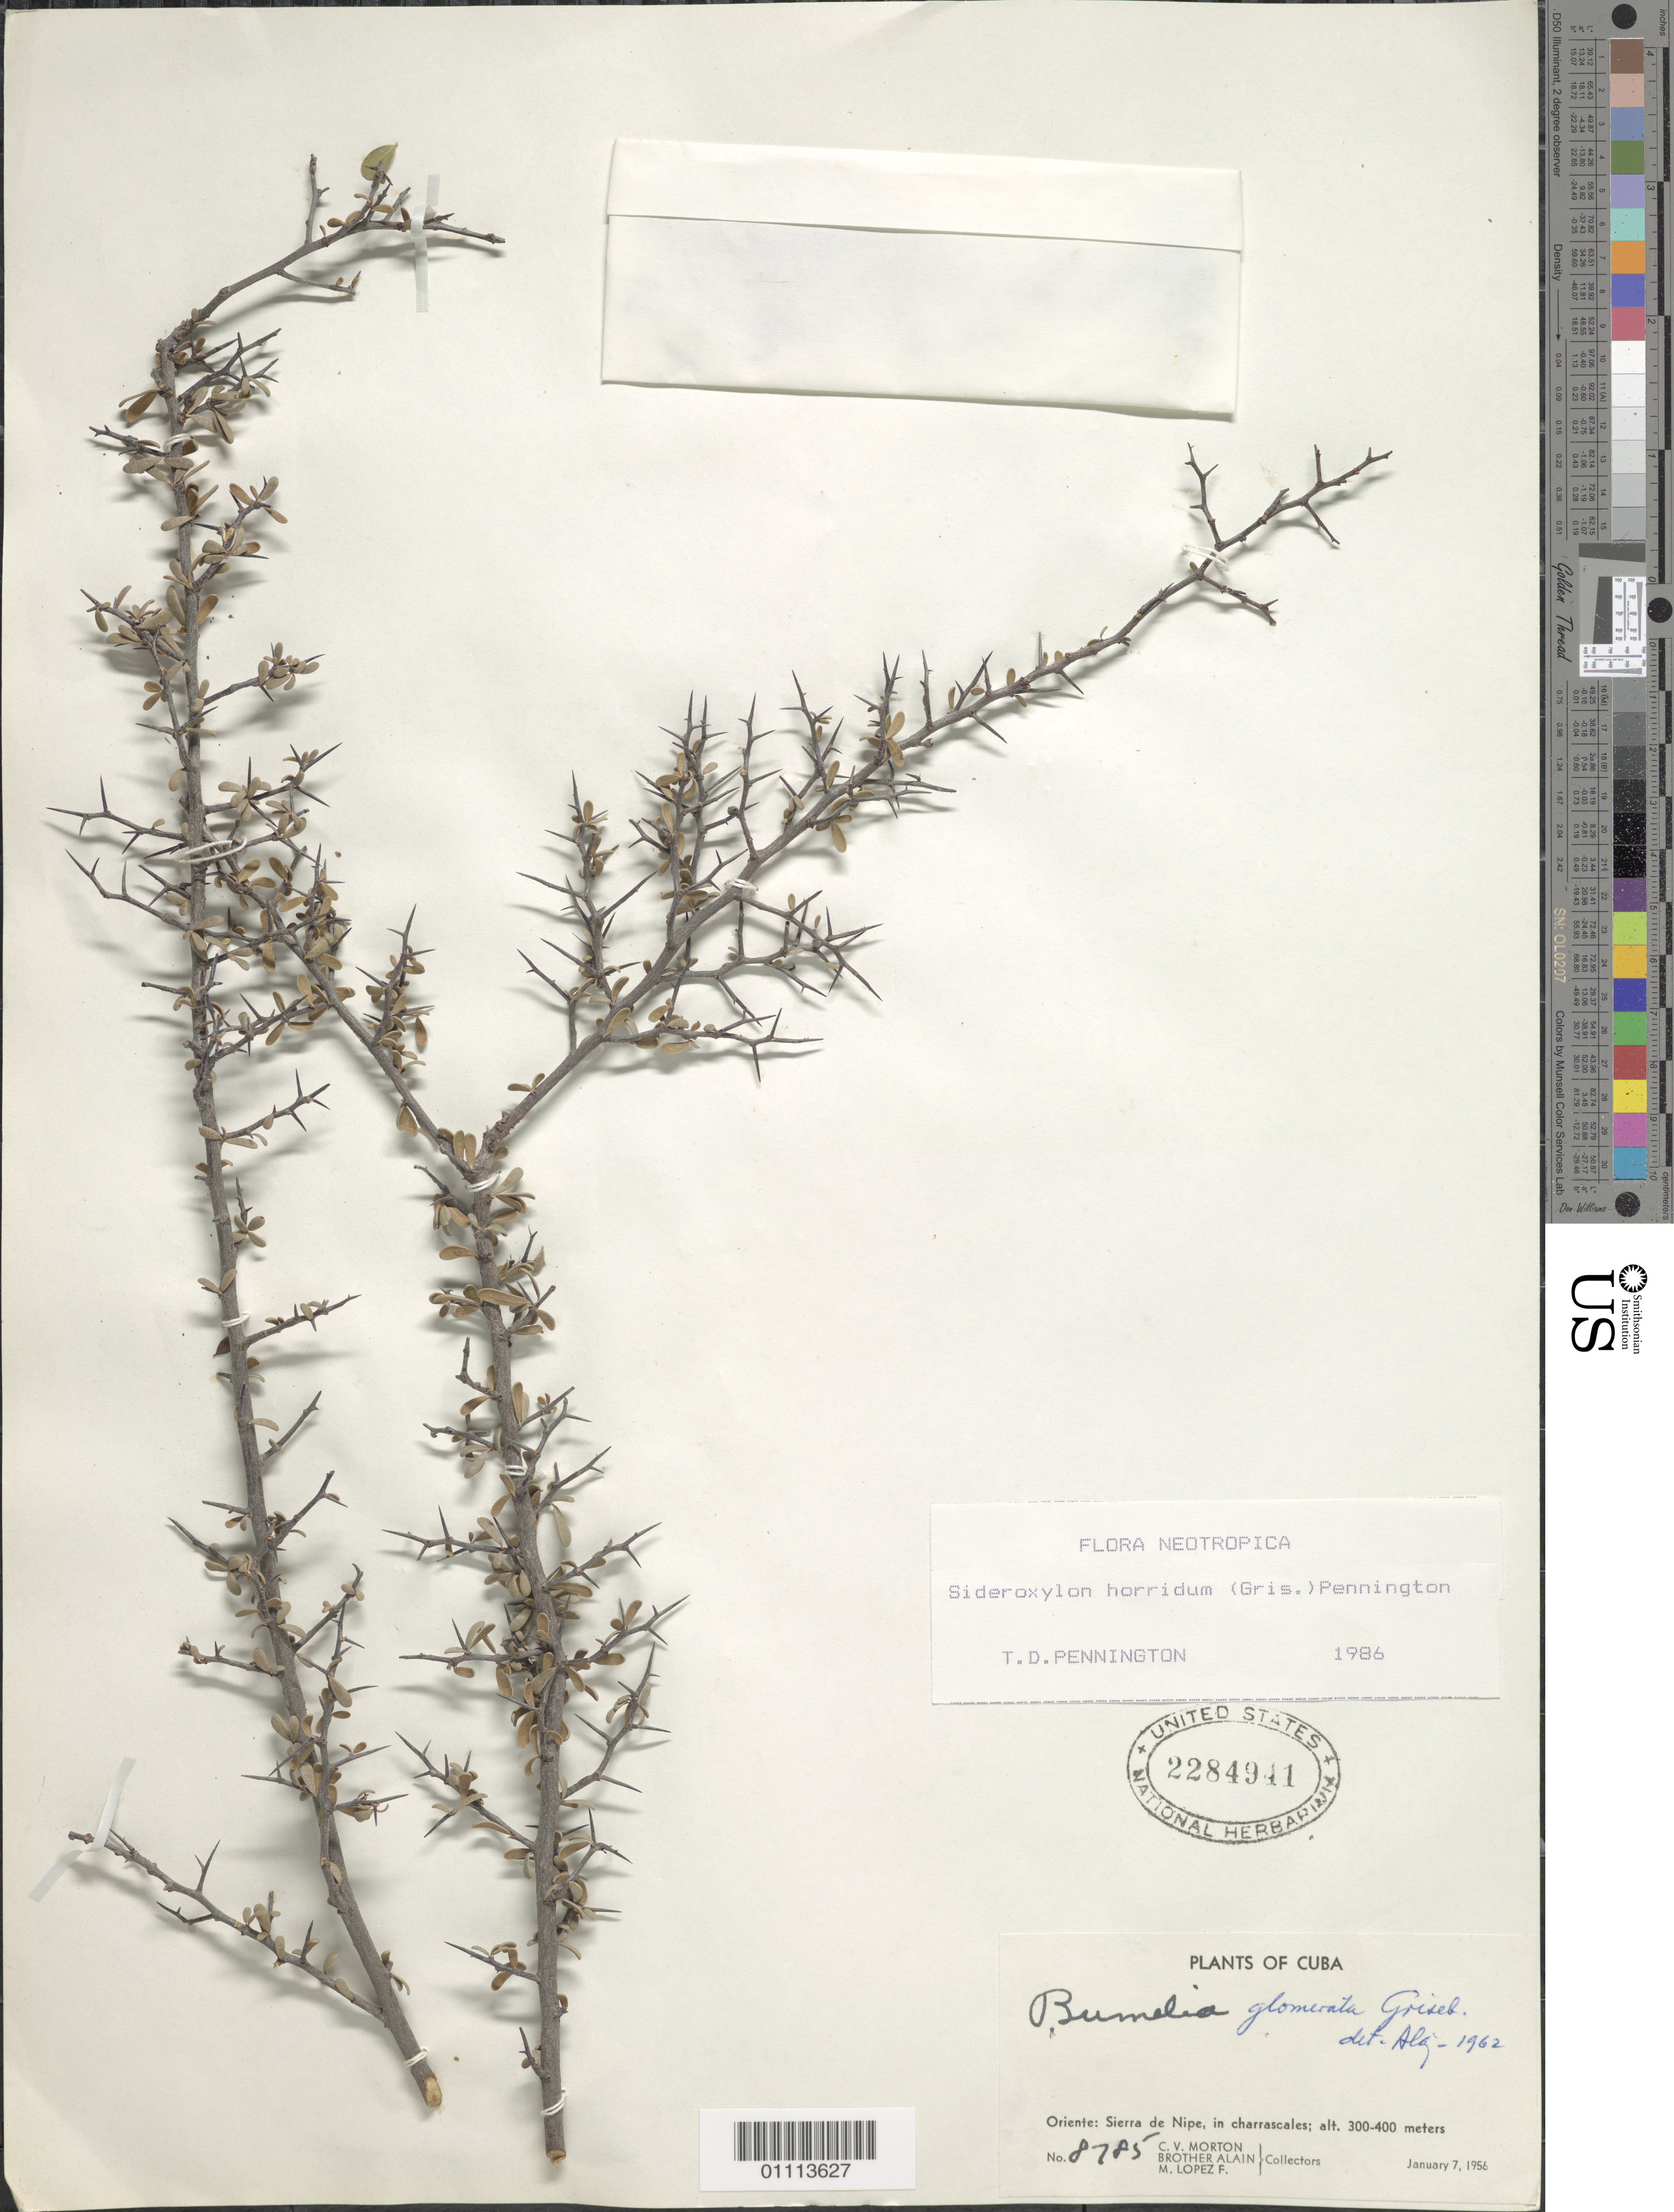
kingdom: Plantae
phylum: Tracheophyta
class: Magnoliopsida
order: Ericales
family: Sapotaceae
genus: Sideroxylon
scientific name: Sideroxylon horridum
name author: (Griseb.) T.D. Penn.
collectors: C. V. Morton, A. H. Liogier & M. López Figueiras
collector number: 8785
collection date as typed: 07 Jan 1956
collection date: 1956-01-07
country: Cuba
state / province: Holguín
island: Cuba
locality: Sierra de Nipe, in charrascales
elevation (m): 300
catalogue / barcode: US 2284941